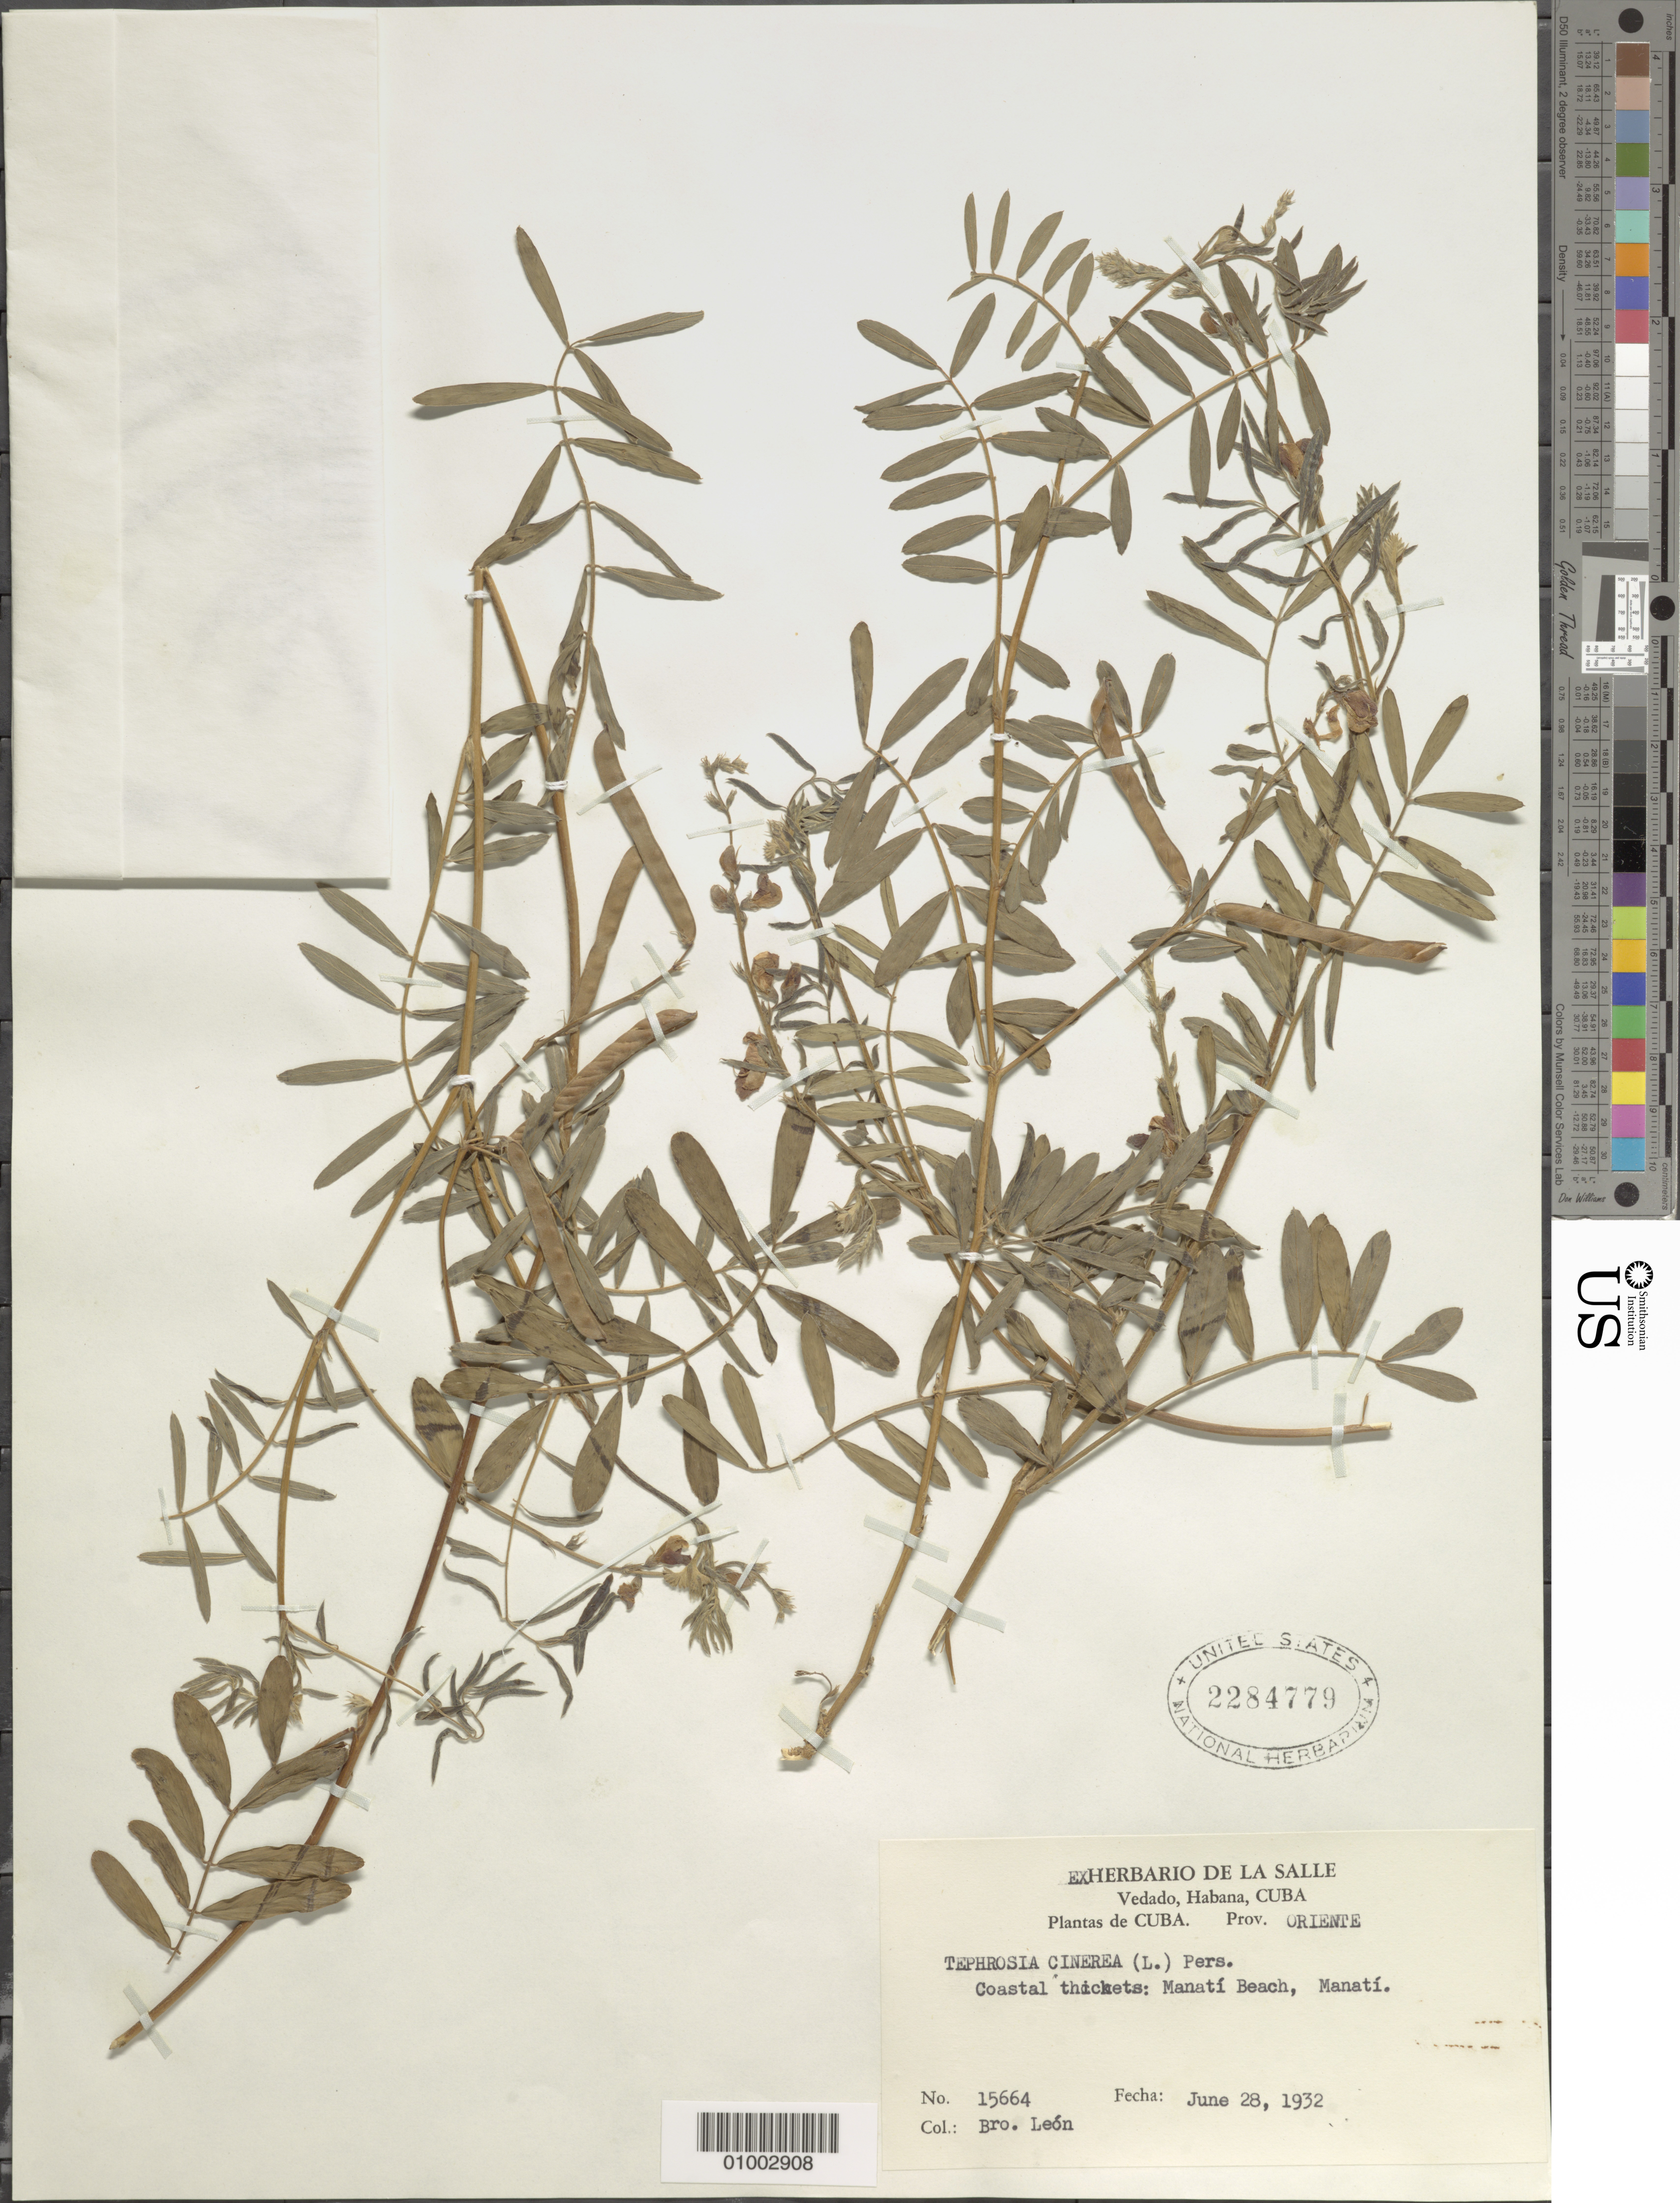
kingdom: Plantae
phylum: Tracheophyta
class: Magnoliopsida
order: Fabales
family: Fabaceae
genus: Tephrosia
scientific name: Tephrosia cinerea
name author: (L.) Pers.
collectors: Bro. León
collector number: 15664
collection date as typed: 28 Jun 1932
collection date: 1932-06-28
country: Cuba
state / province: Oriente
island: Cuba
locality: Coastal thickets, Manati Beach, Manati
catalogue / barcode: US 2284779